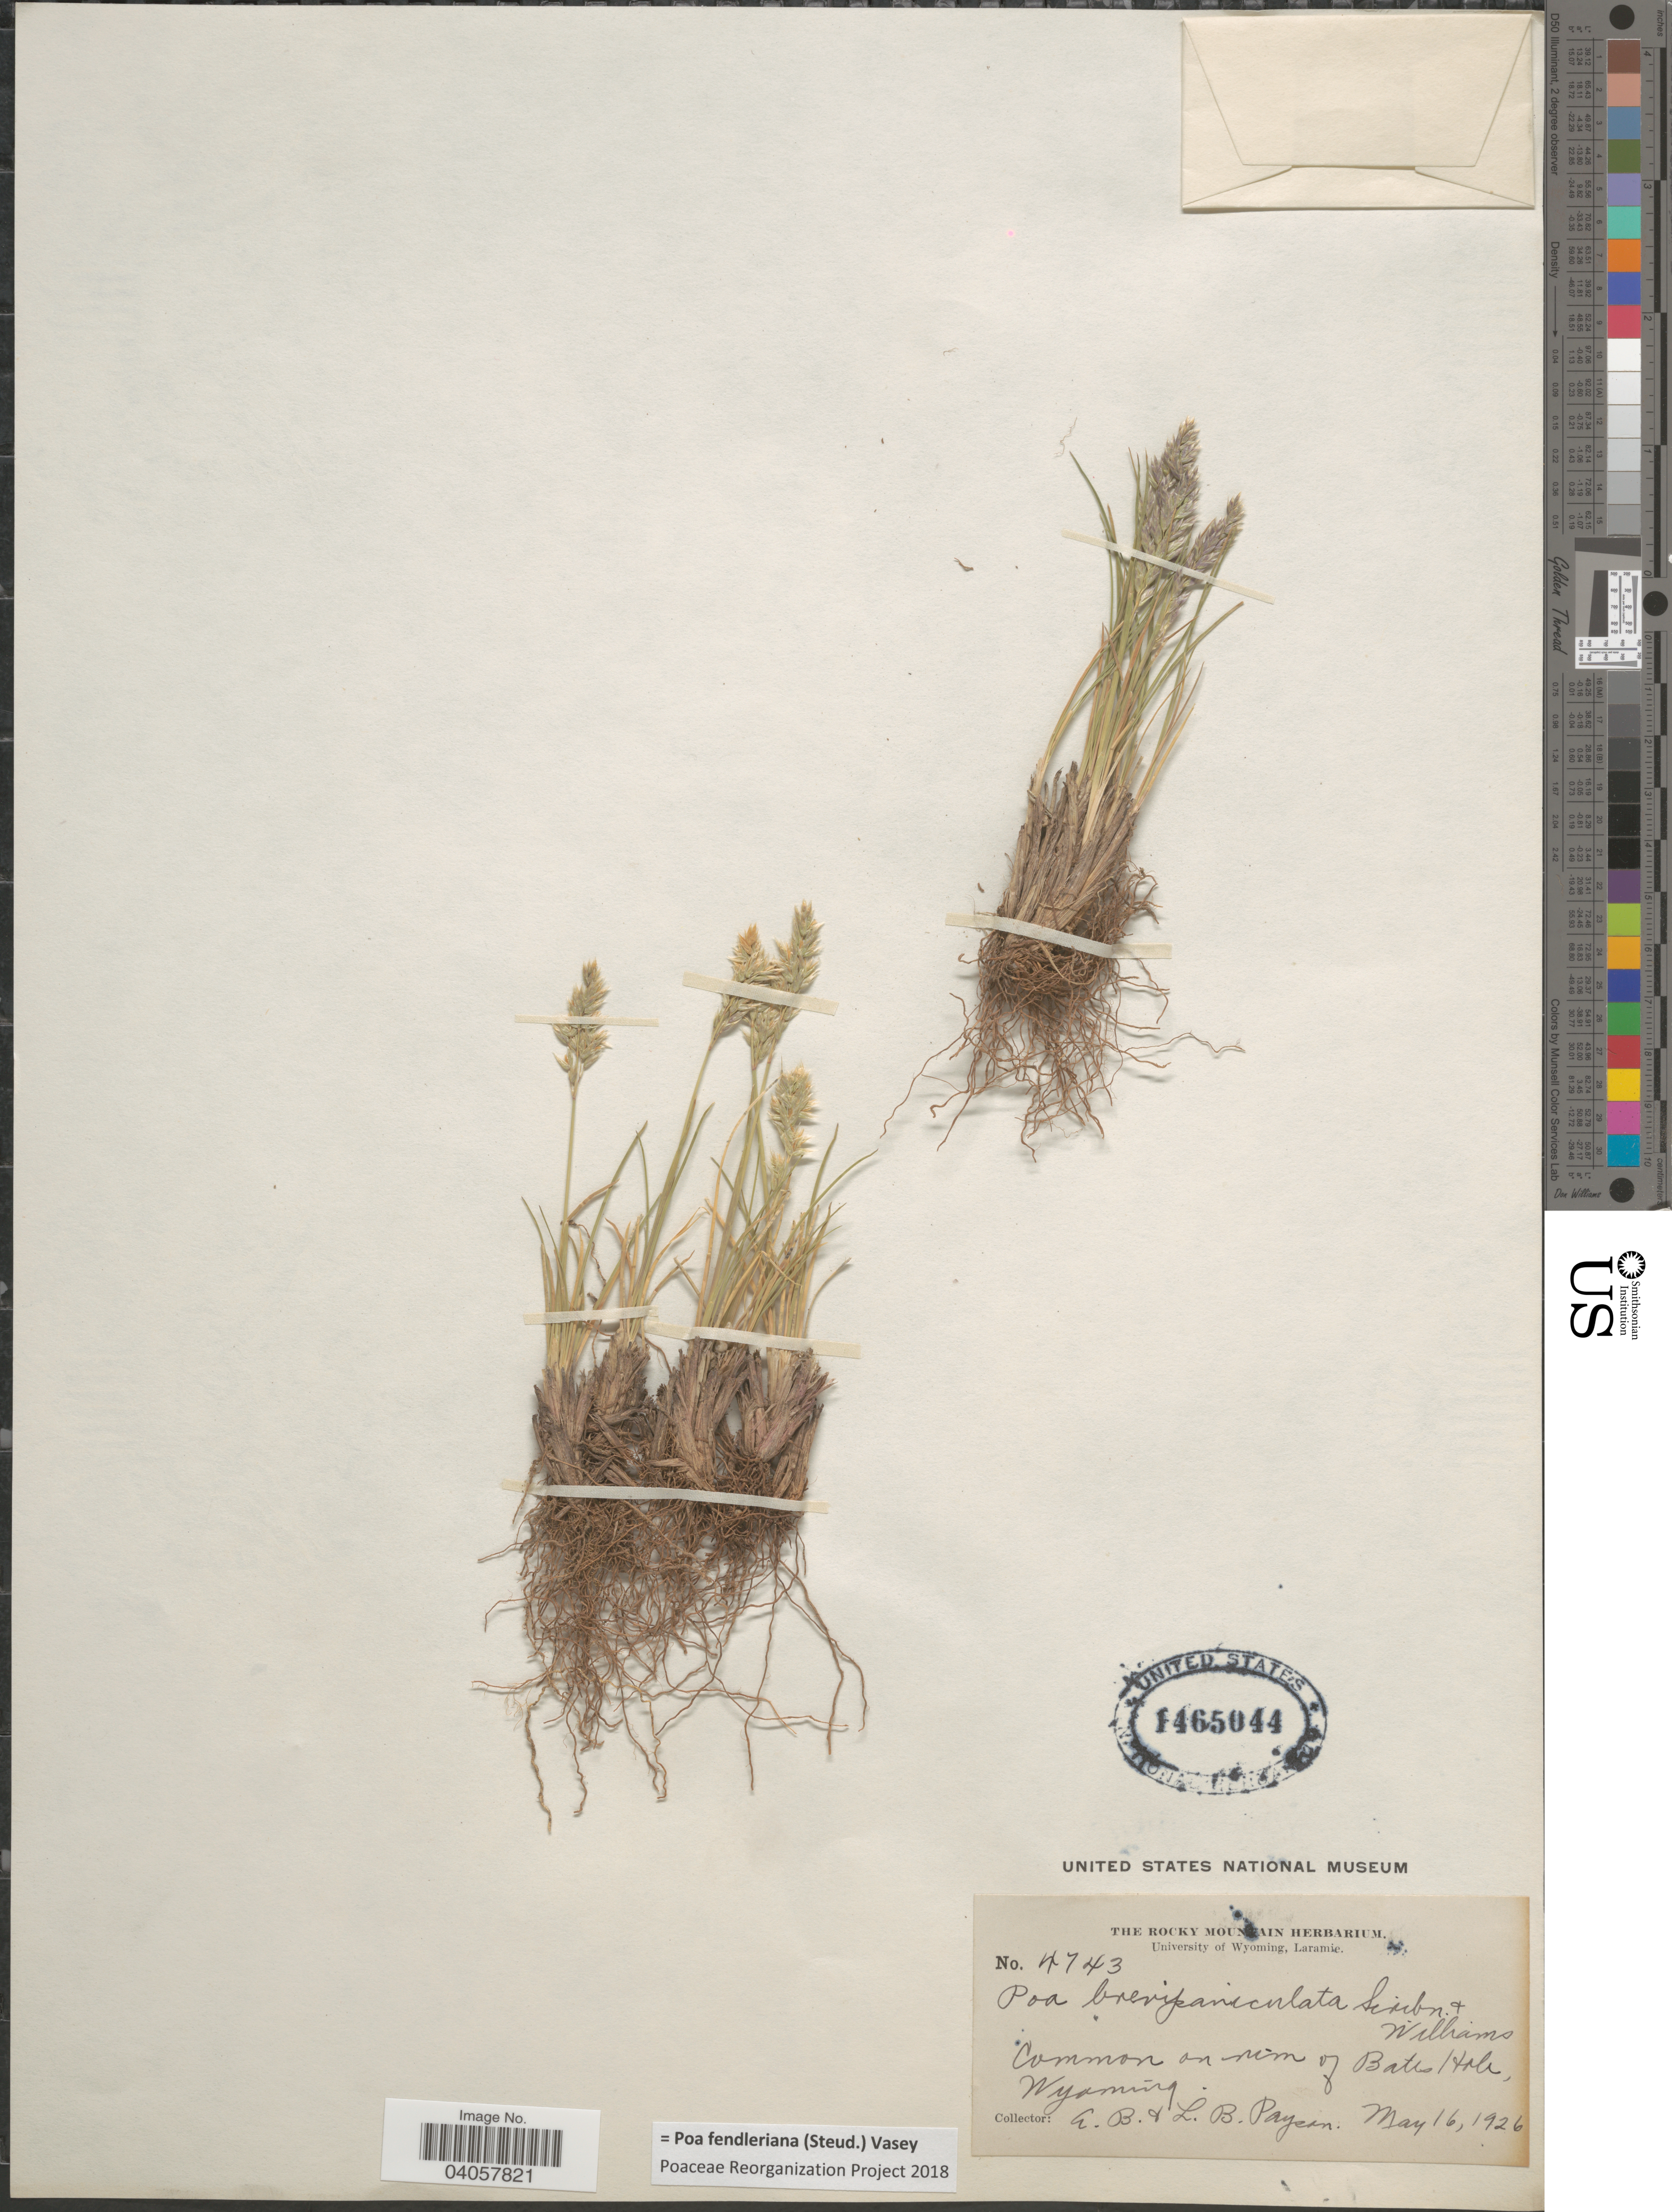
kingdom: Plantae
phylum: Tracheophyta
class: Liliopsida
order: Poales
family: Poaceae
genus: Poa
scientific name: Poa fendleriana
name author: (Steud.) Vasey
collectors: E. B. Payson & L. Payson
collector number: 4743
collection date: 1926-05-16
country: United States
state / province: Wyoming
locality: On rim of Bates Hole.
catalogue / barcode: US 1465044